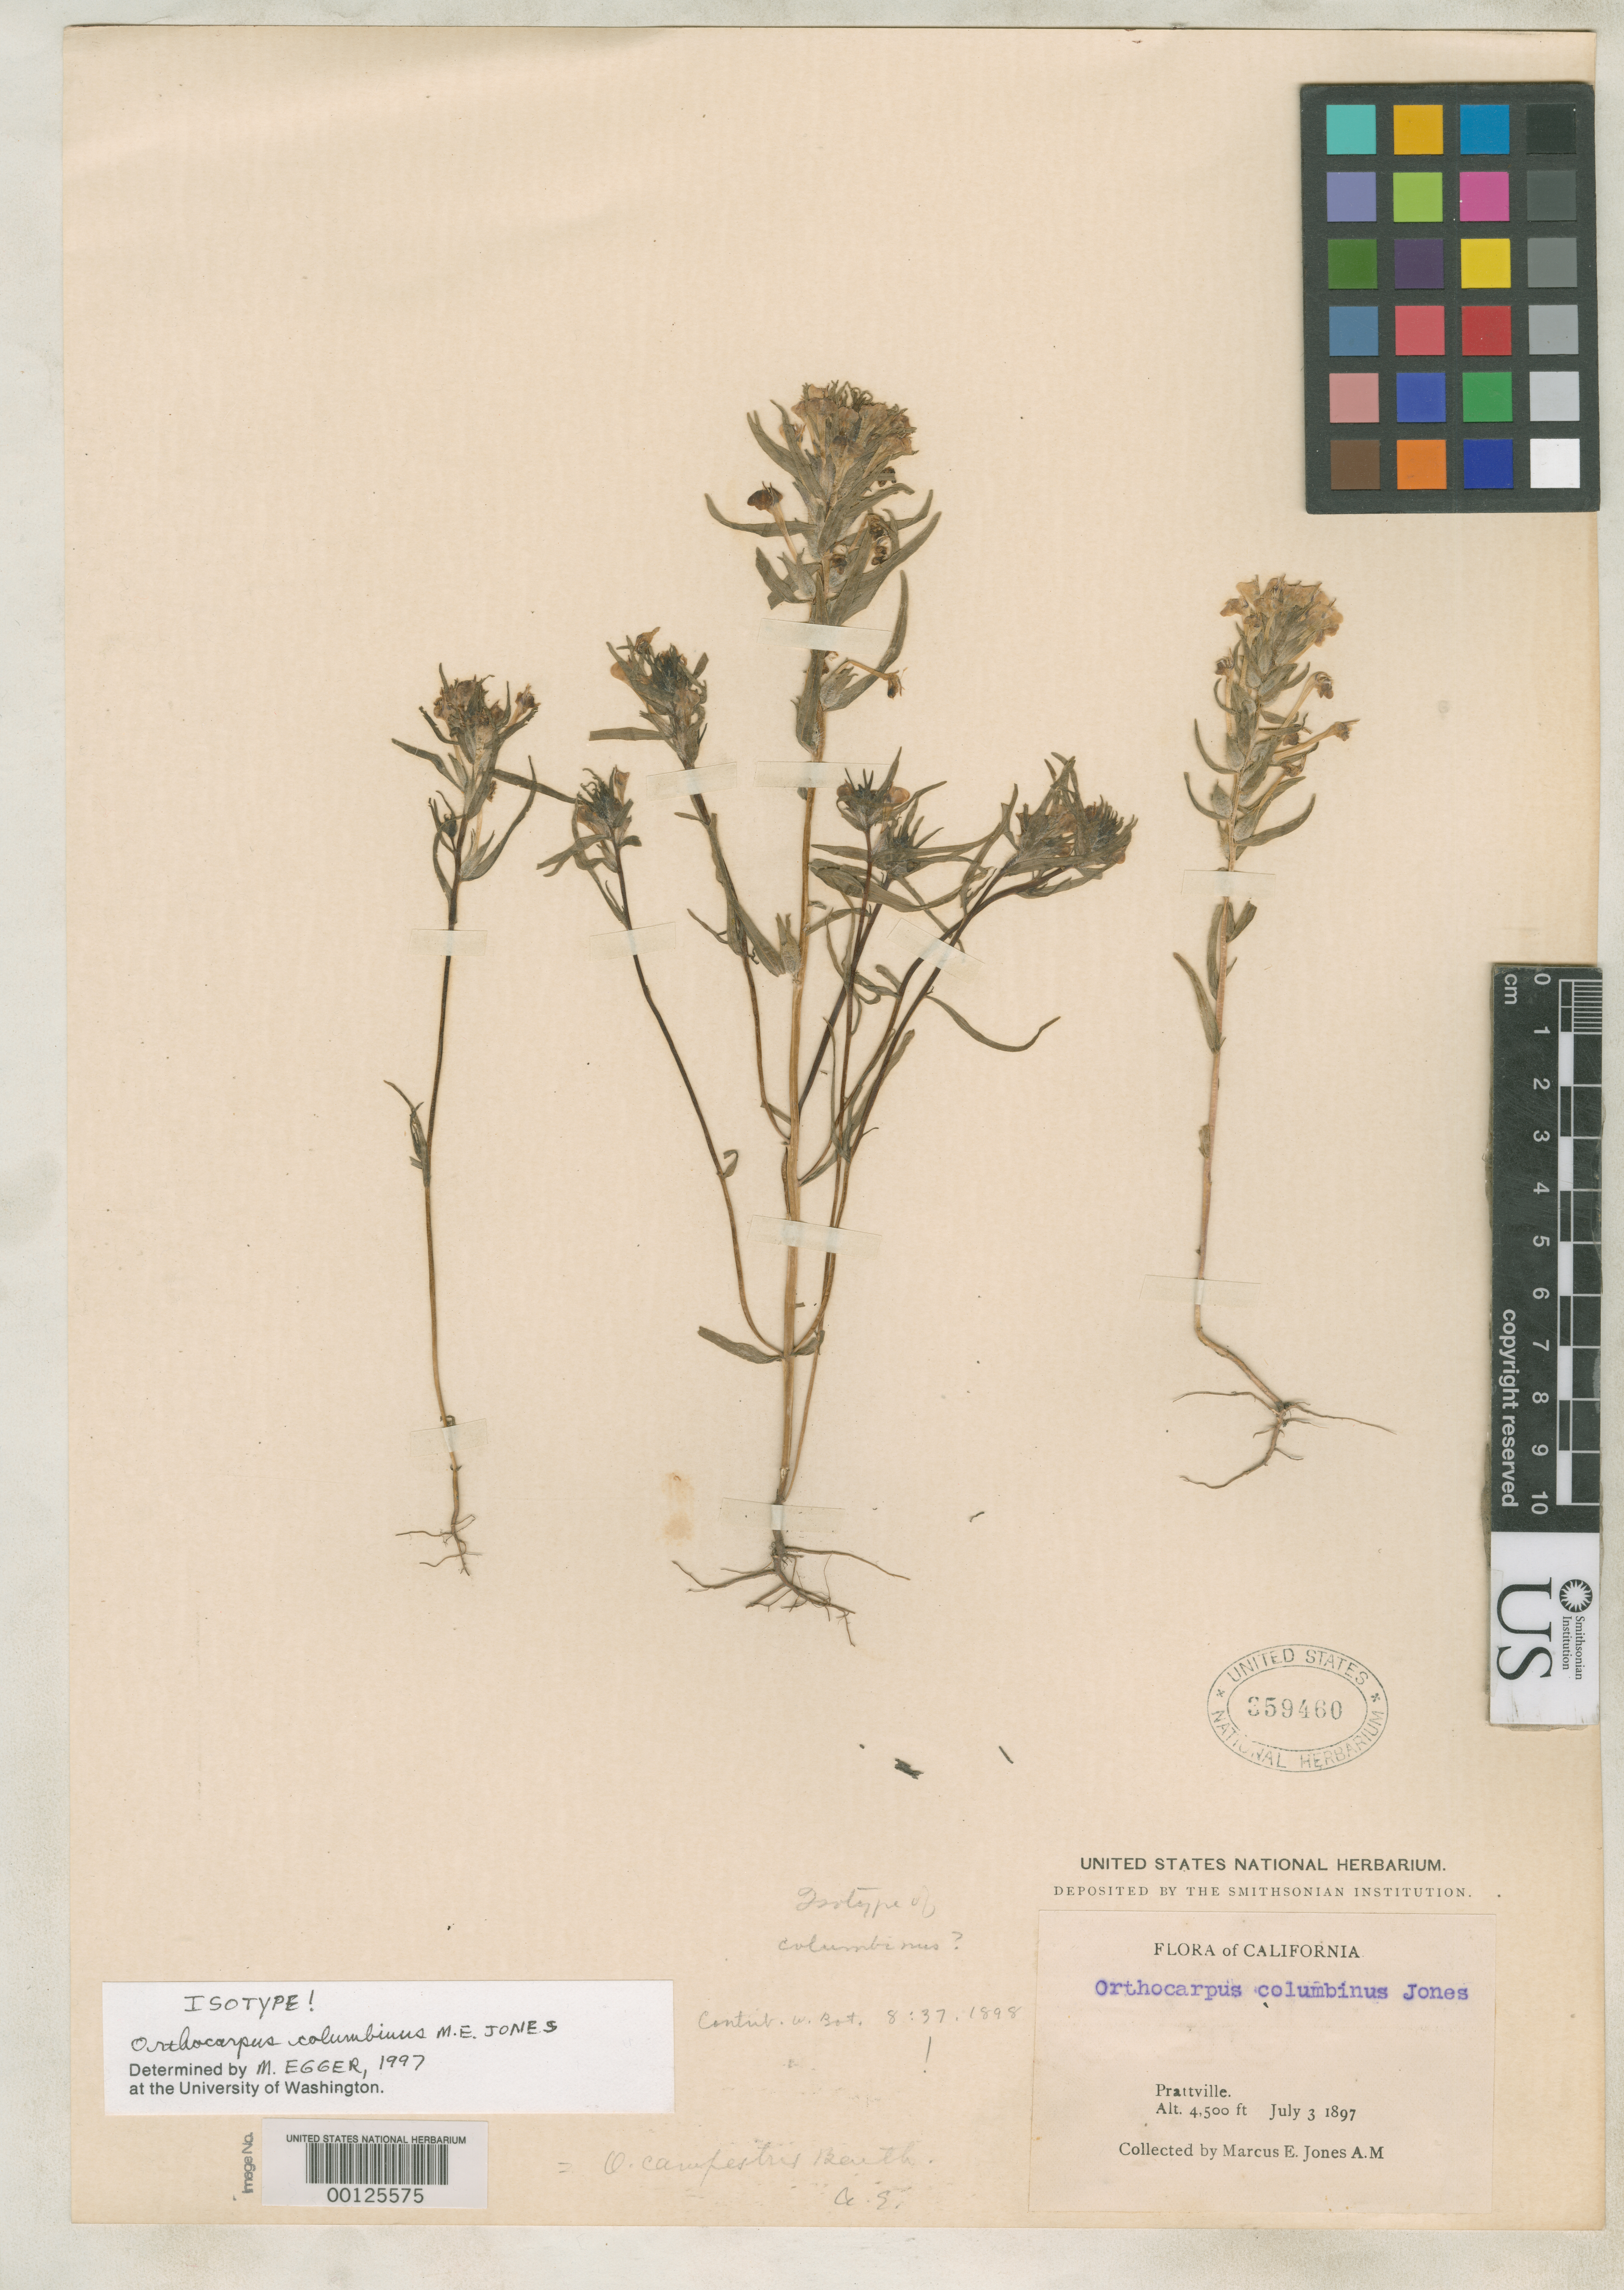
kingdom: Plantae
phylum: Tracheophyta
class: Magnoliopsida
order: Lamiales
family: Orobanchaceae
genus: Orthocarpus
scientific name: Orthocarpus columbinus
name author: M.E. Jones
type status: Isotype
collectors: M. E. Jones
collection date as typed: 03 Jul 1897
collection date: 1897-07-03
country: United States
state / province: California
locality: Prattville.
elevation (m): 1372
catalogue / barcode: US 359460